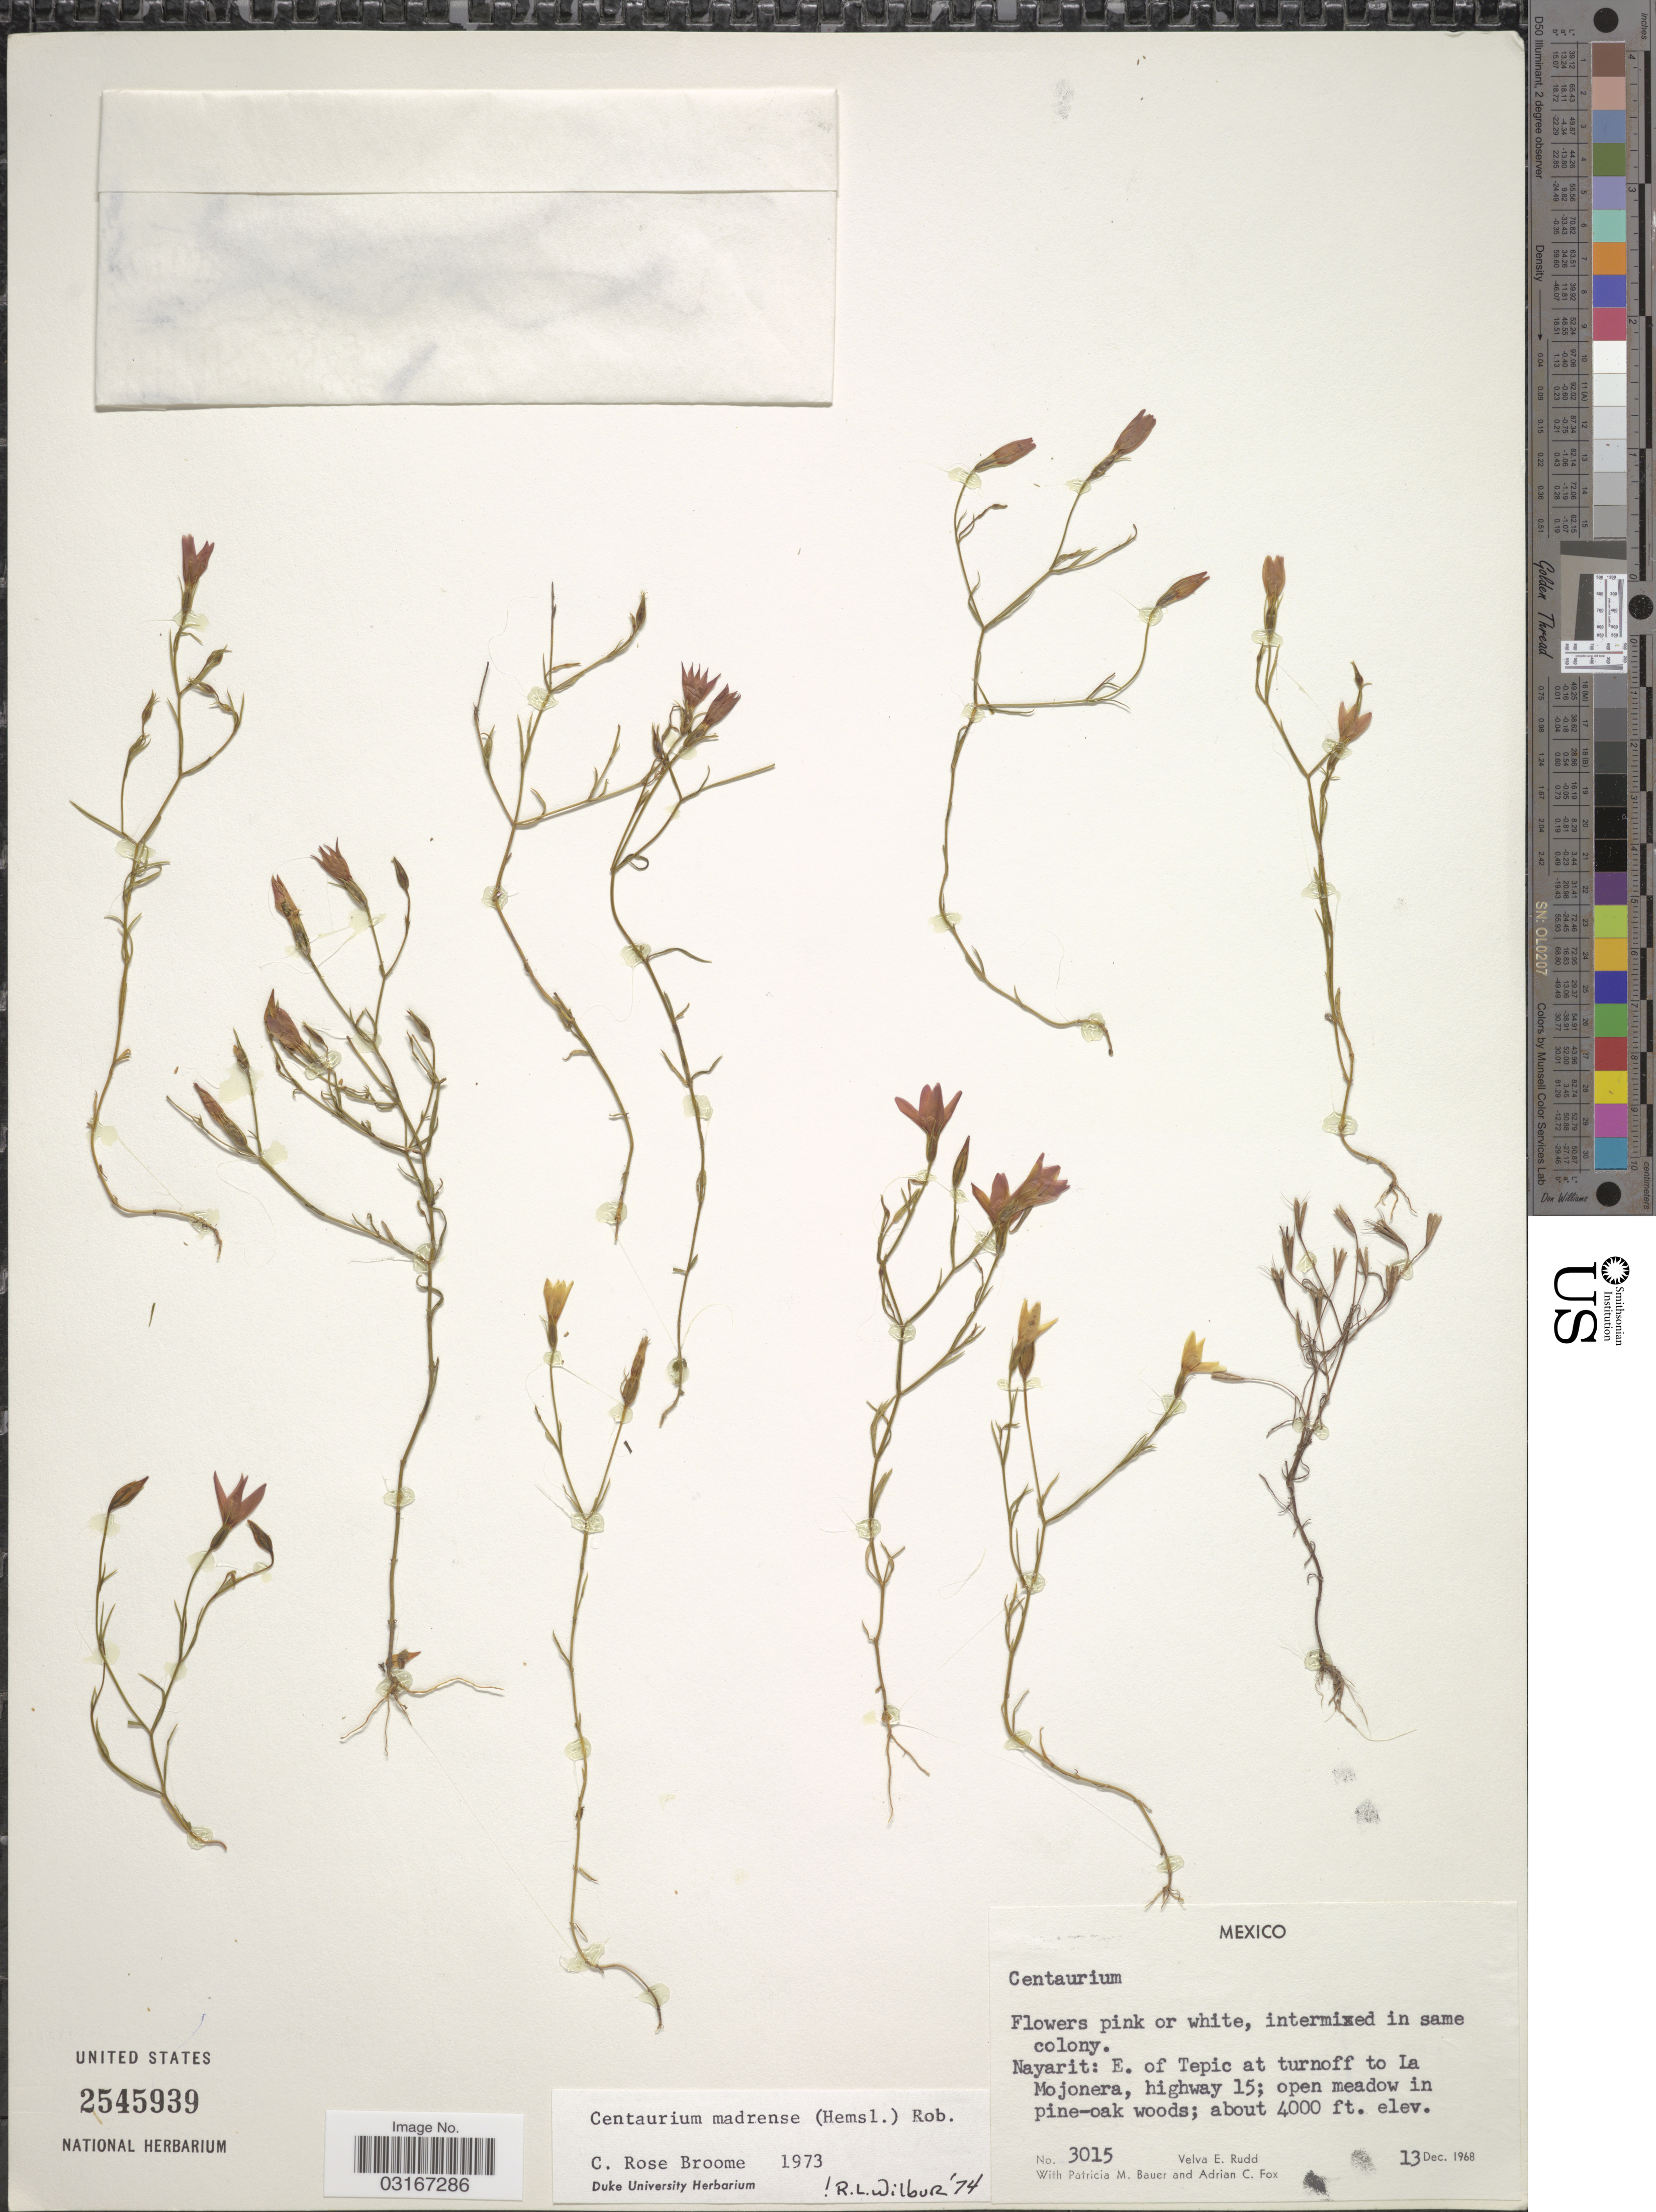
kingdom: Plantae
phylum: Tracheophyta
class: Magnoliopsida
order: Gentianales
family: Gentianaceae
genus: Centaurium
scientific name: Centaurium madrense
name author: (Hemsl.) B.L. Rob.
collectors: V. E. Rudd, P. Bauer & A. Fox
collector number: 3015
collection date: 1968-12-13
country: Mexico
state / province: Nayarit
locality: E. of Tepic at turnoff to La Mojonera, highway 15.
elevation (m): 1219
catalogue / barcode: US 2545939